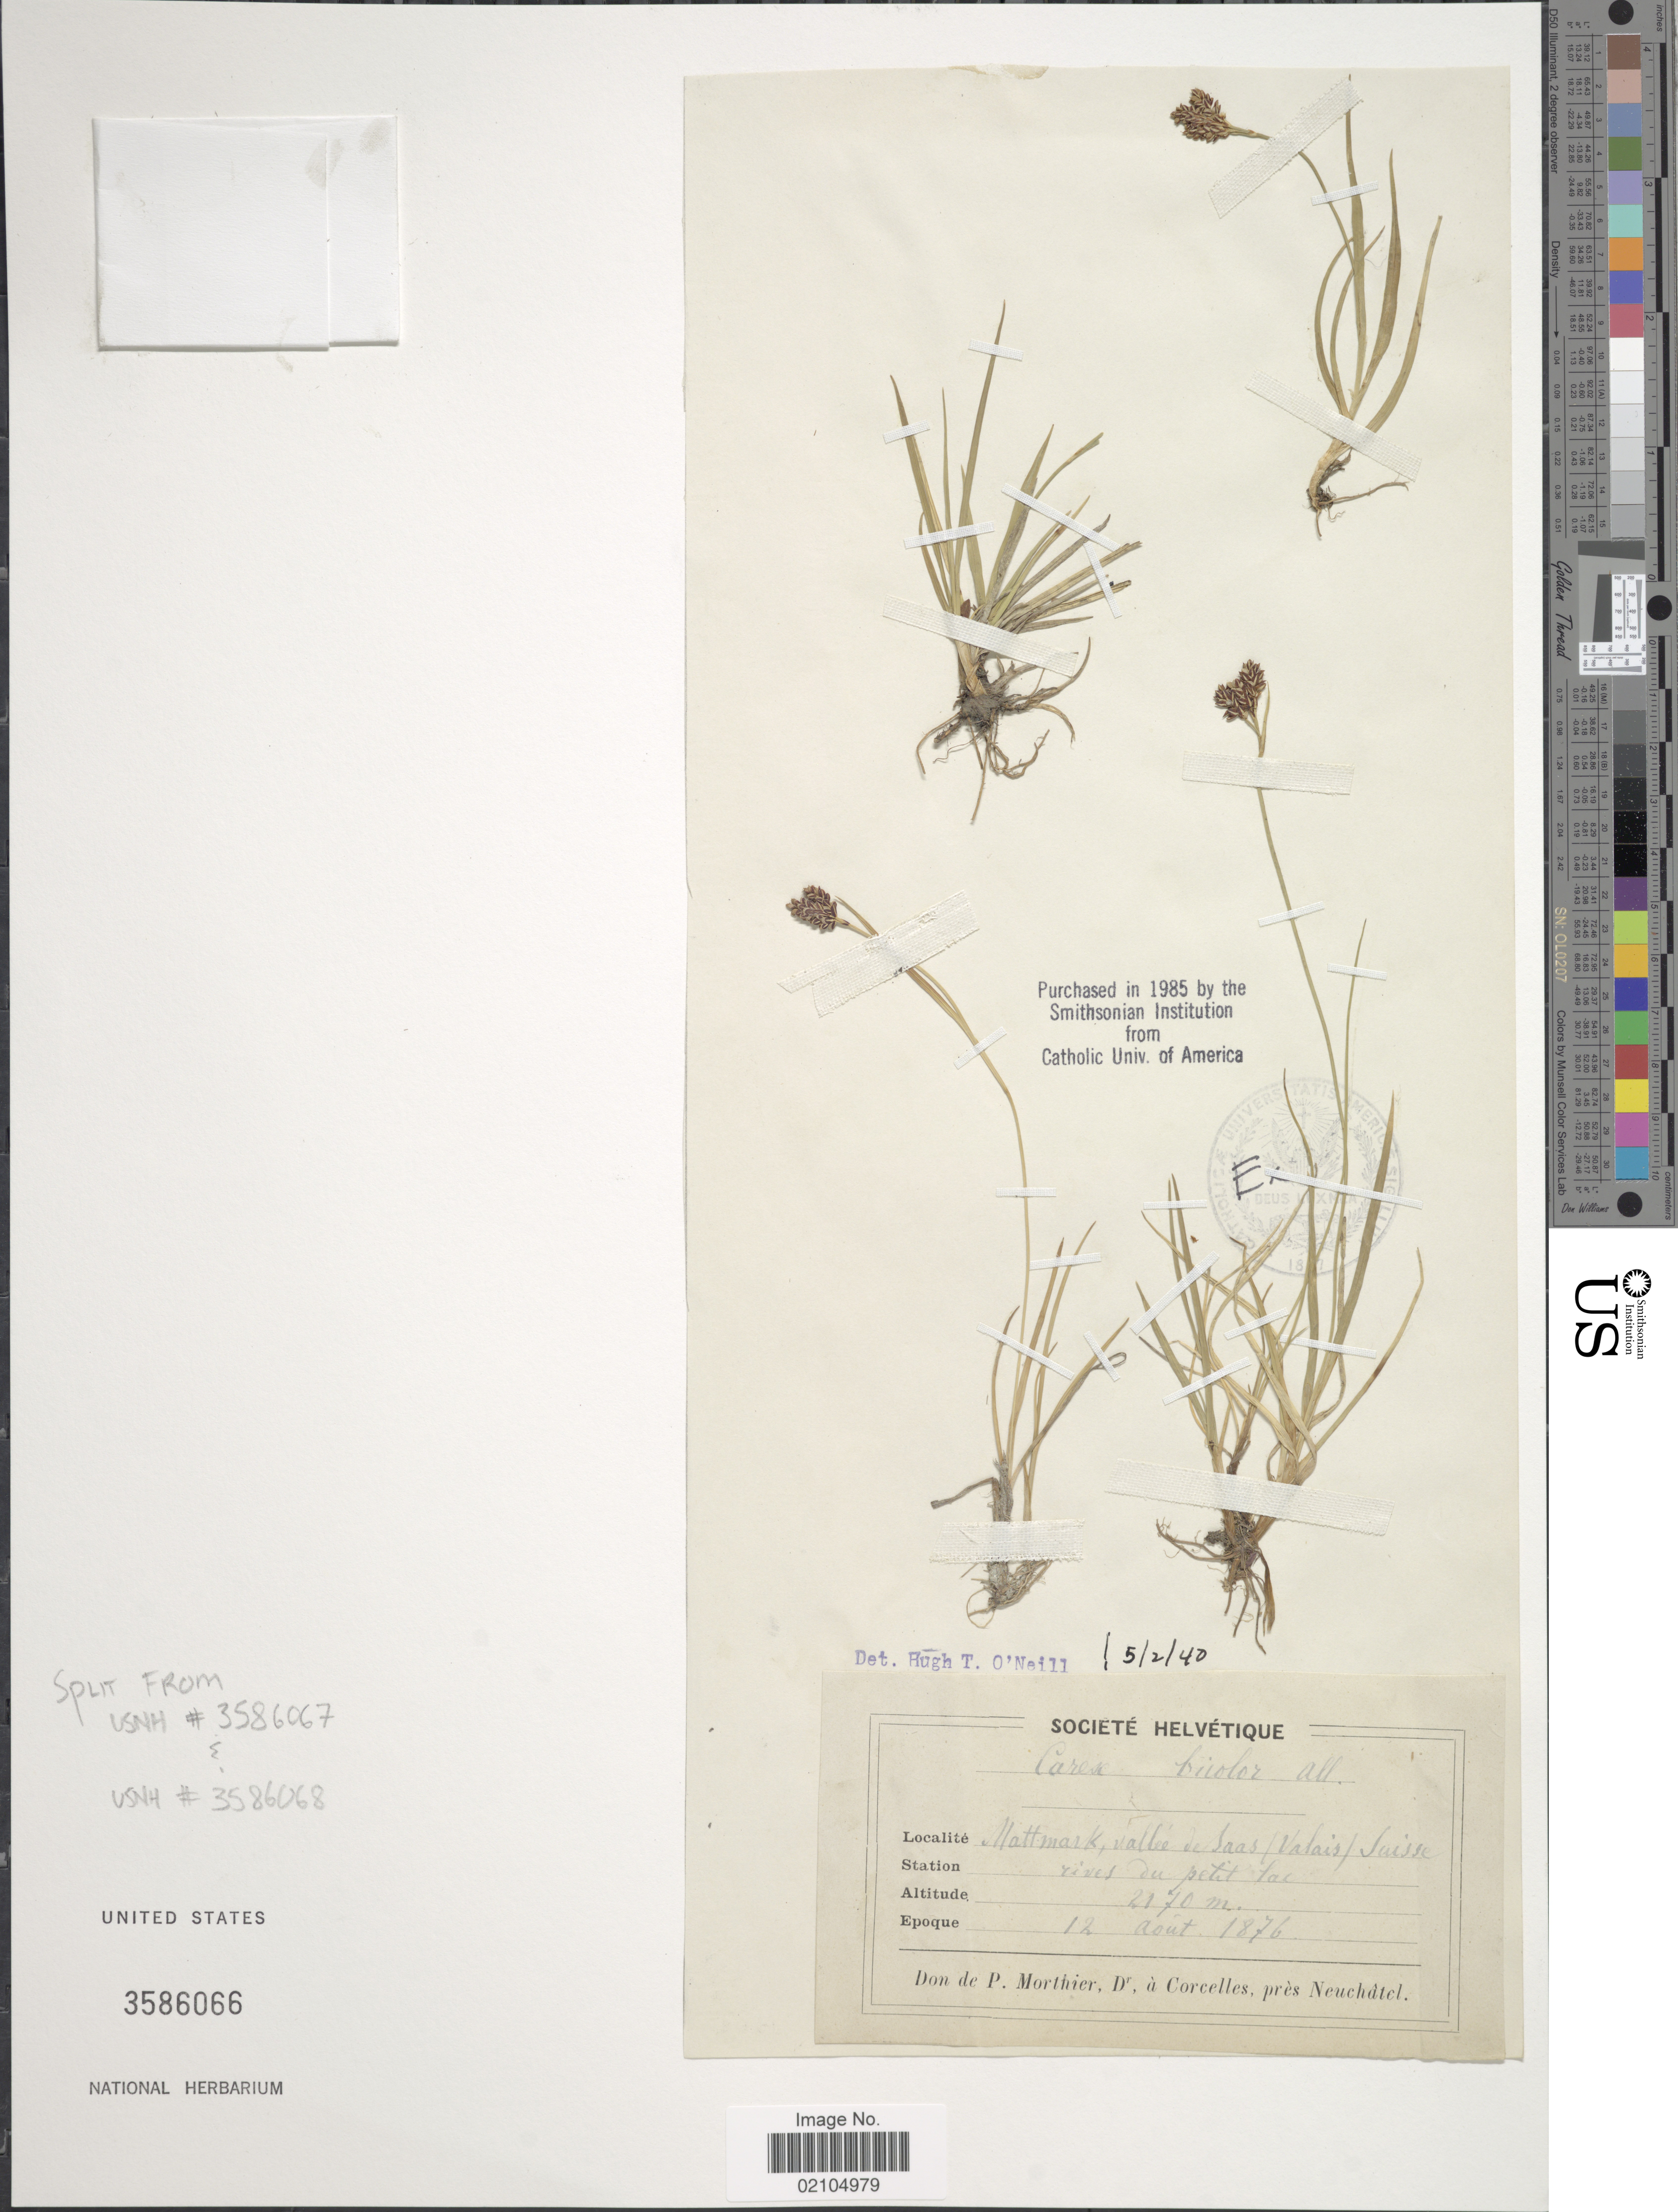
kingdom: Plantae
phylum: Tracheophyta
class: Liliopsida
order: Poales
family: Cyperaceae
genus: Carex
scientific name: Carex bicolor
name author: Bellardi ex All.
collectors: P. Morthier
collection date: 1876-08-12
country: Switzerland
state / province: Valais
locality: Societe Helvetique. Mattmark, valee de Saas ( Valais) Suisse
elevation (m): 2170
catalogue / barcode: US 3586066